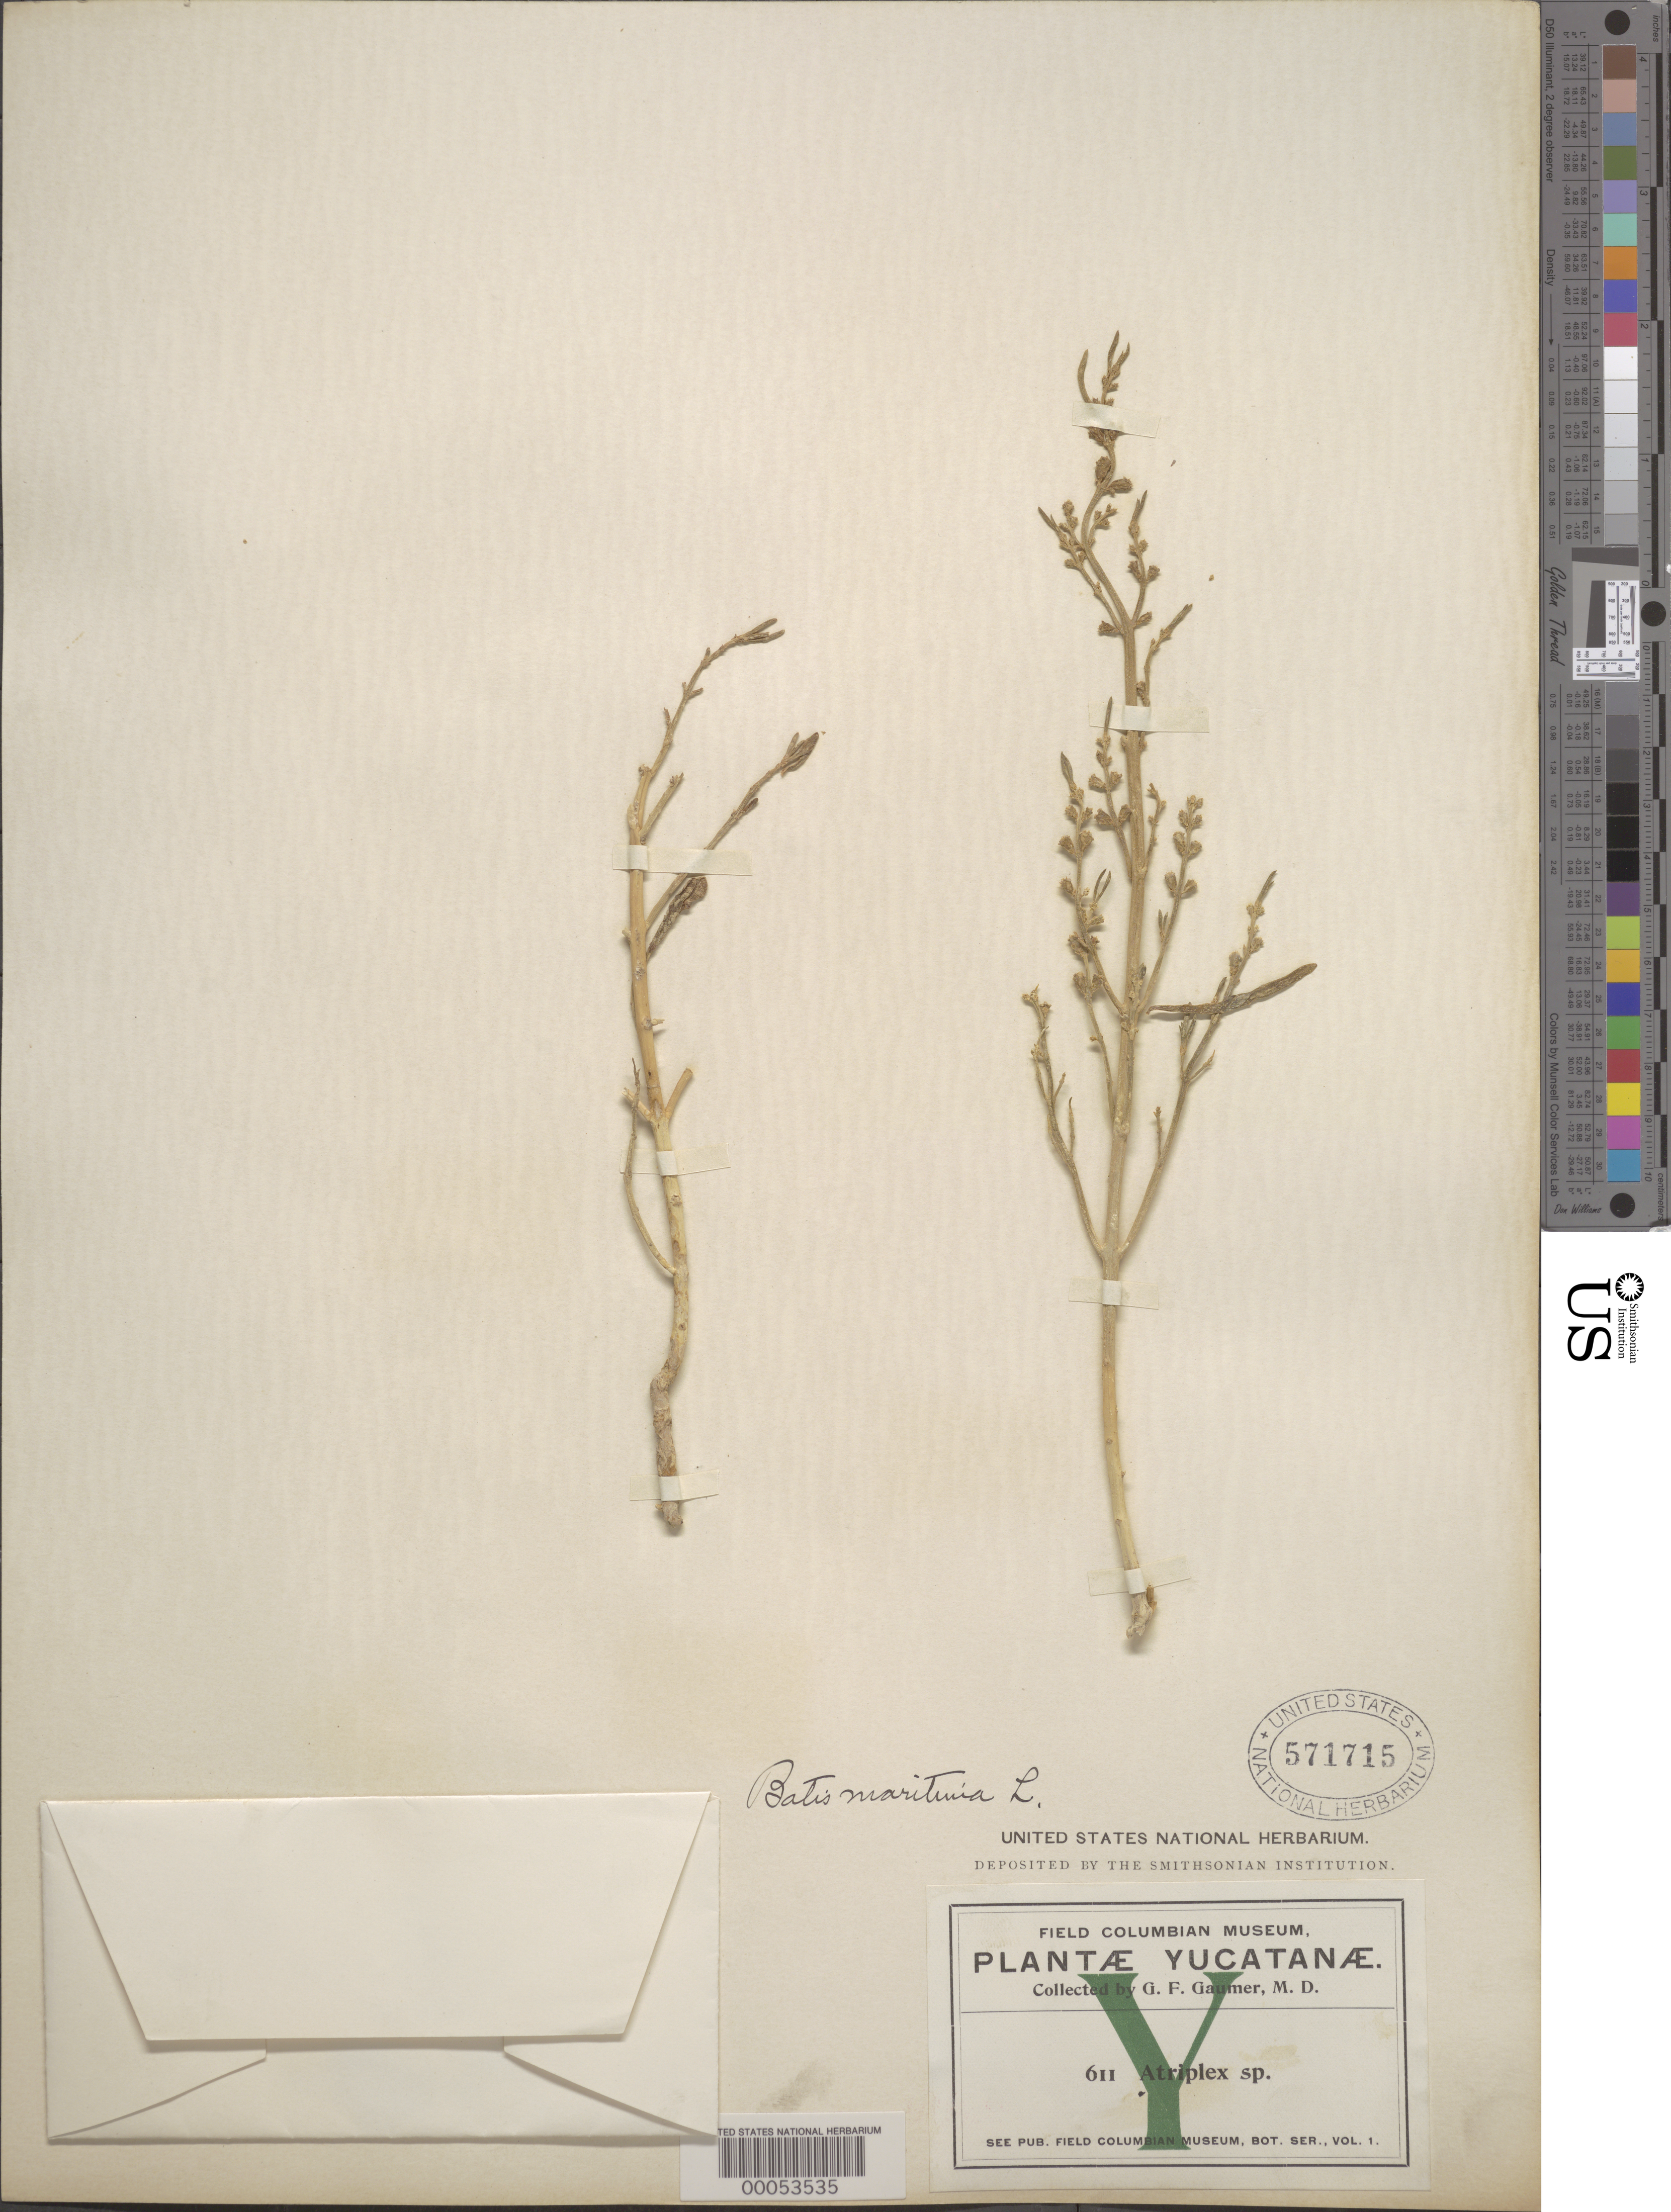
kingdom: Plantae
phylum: Tracheophyta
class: Magnoliopsida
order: Brassicales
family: Bataceae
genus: Batis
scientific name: Batis maritima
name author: L.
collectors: G. F. Gaumer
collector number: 611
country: Mexico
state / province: Yucatán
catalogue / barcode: US 571715